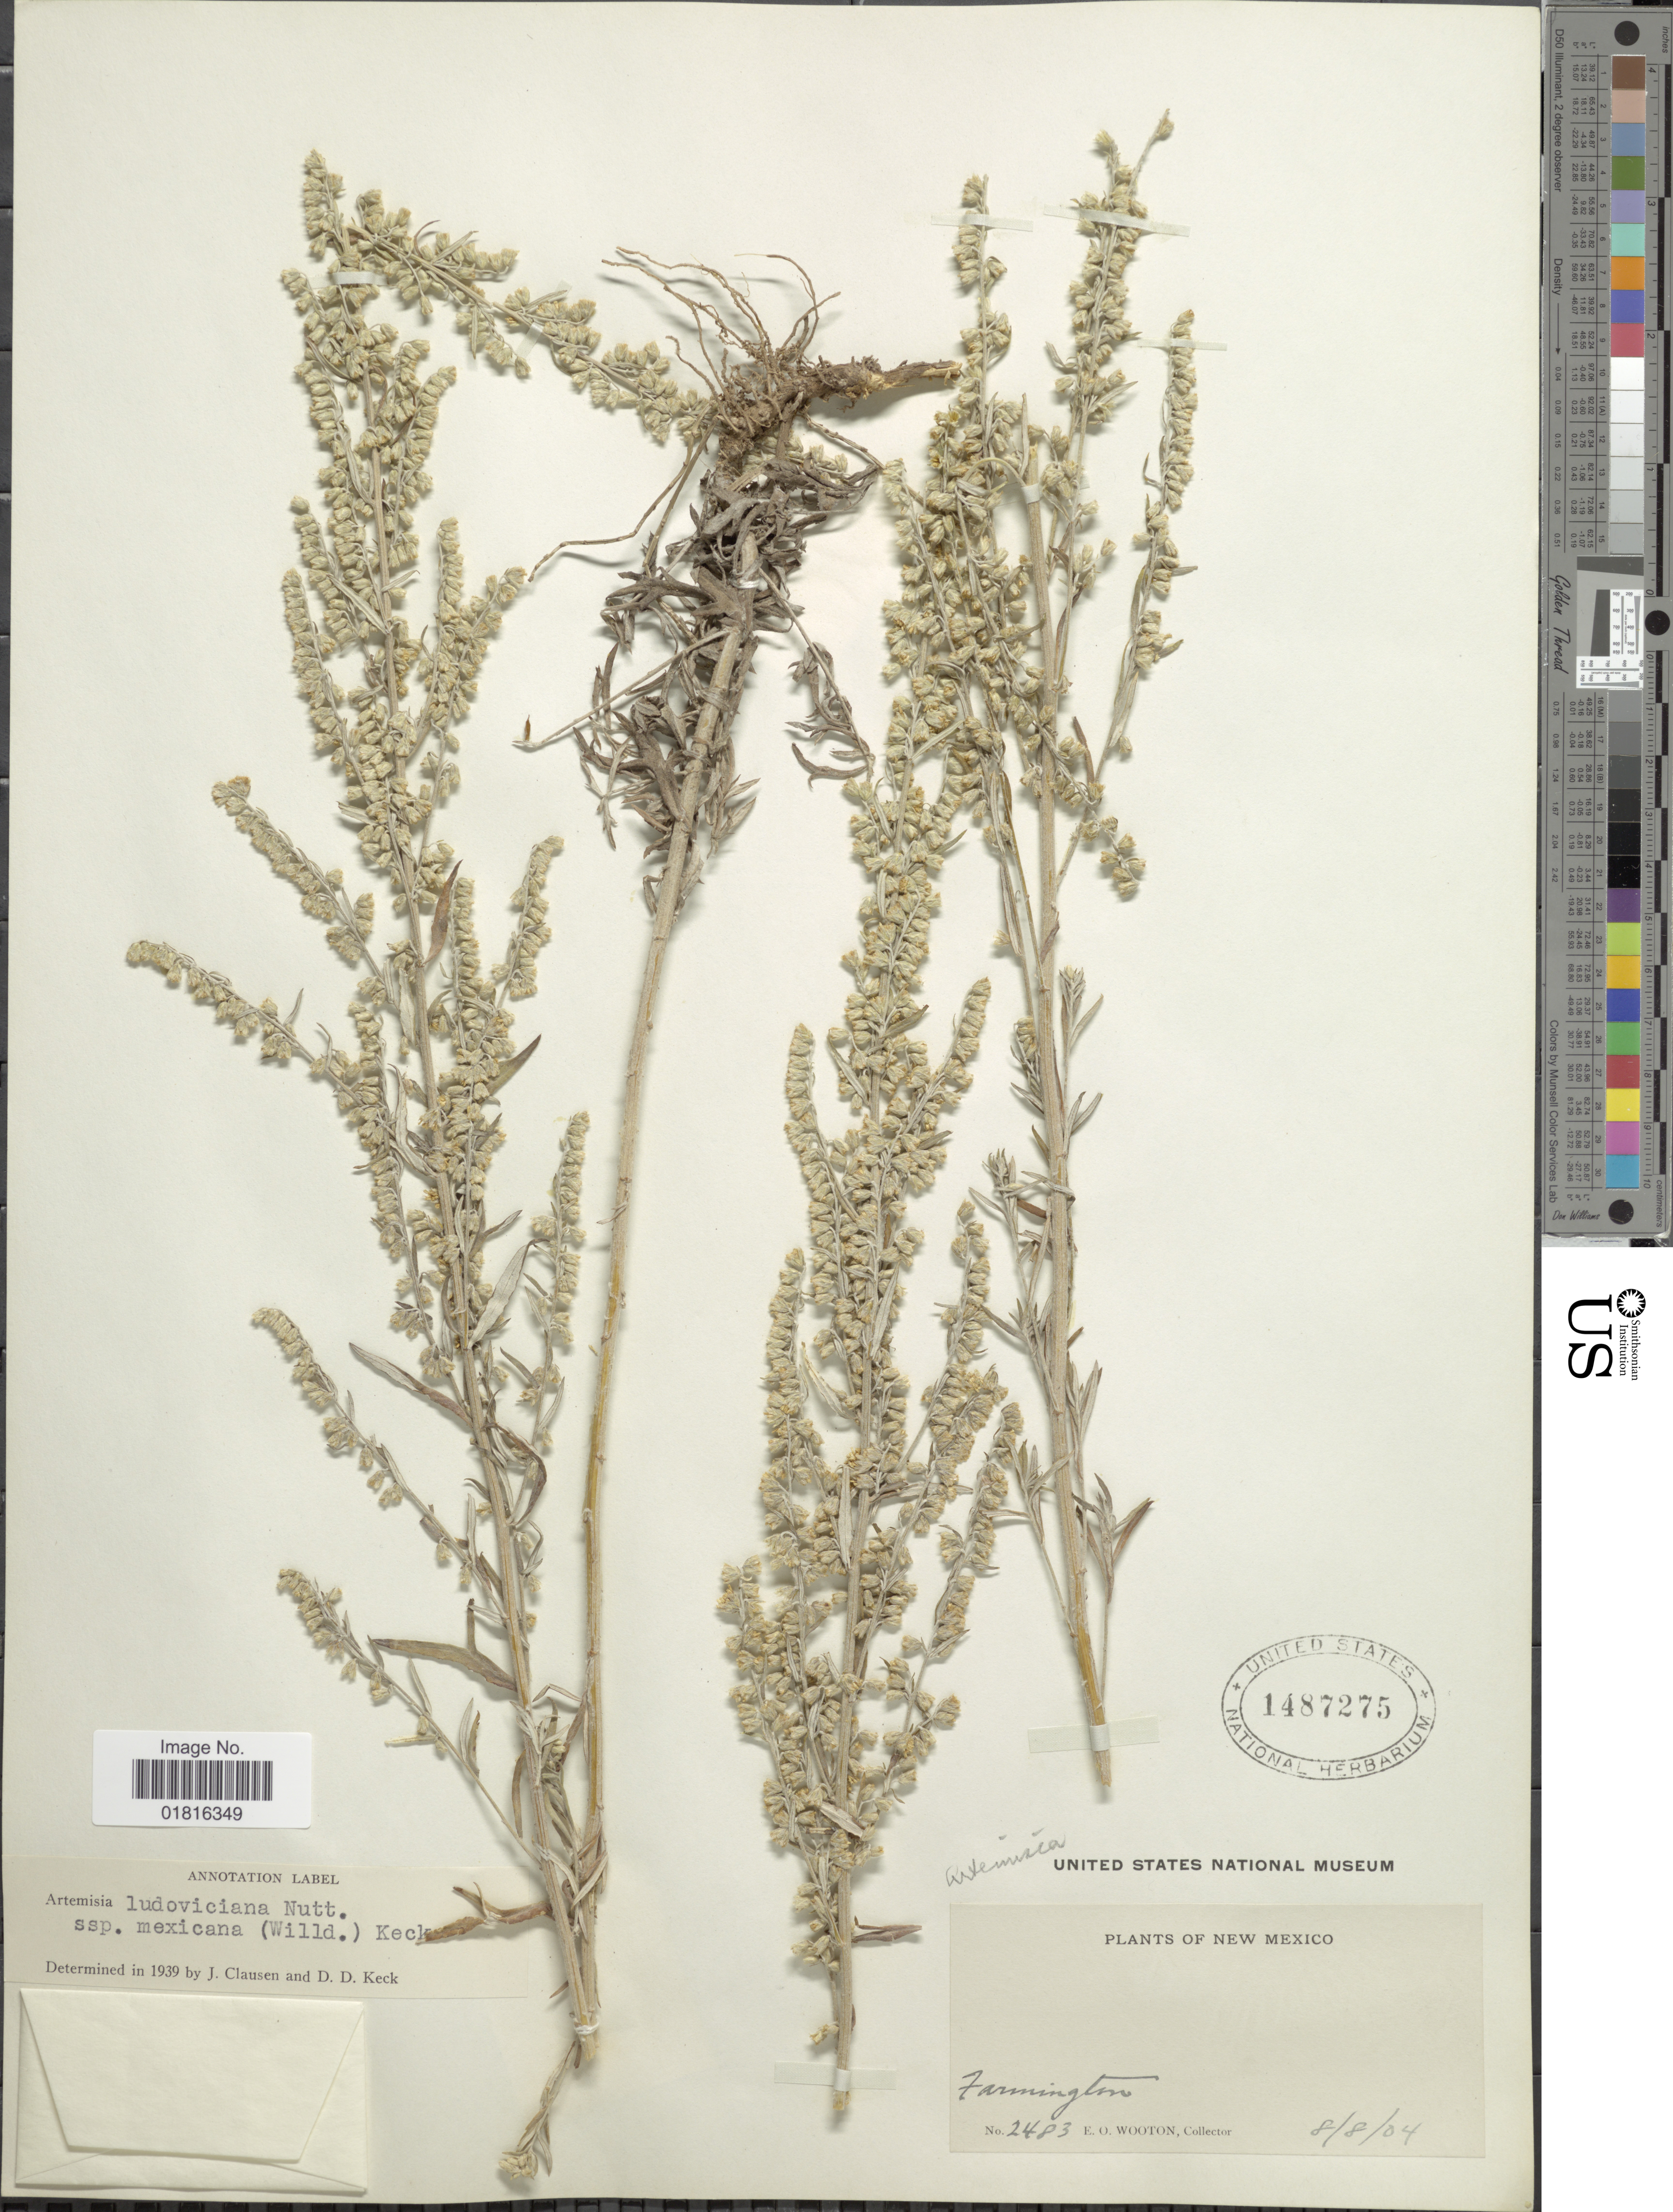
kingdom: Plantae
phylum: Tracheophyta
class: Magnoliopsida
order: Asterales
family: Asteraceae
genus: Artemisia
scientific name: Artemisia ludoviciana subsp. mexicana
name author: (Willd. ex Spreng.) D.D. Keck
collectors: E. O. Wooton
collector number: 2483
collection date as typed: Transcribed d/m/y: 8/8/4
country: United States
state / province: New Mexico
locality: Farmington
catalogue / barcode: US 1487275